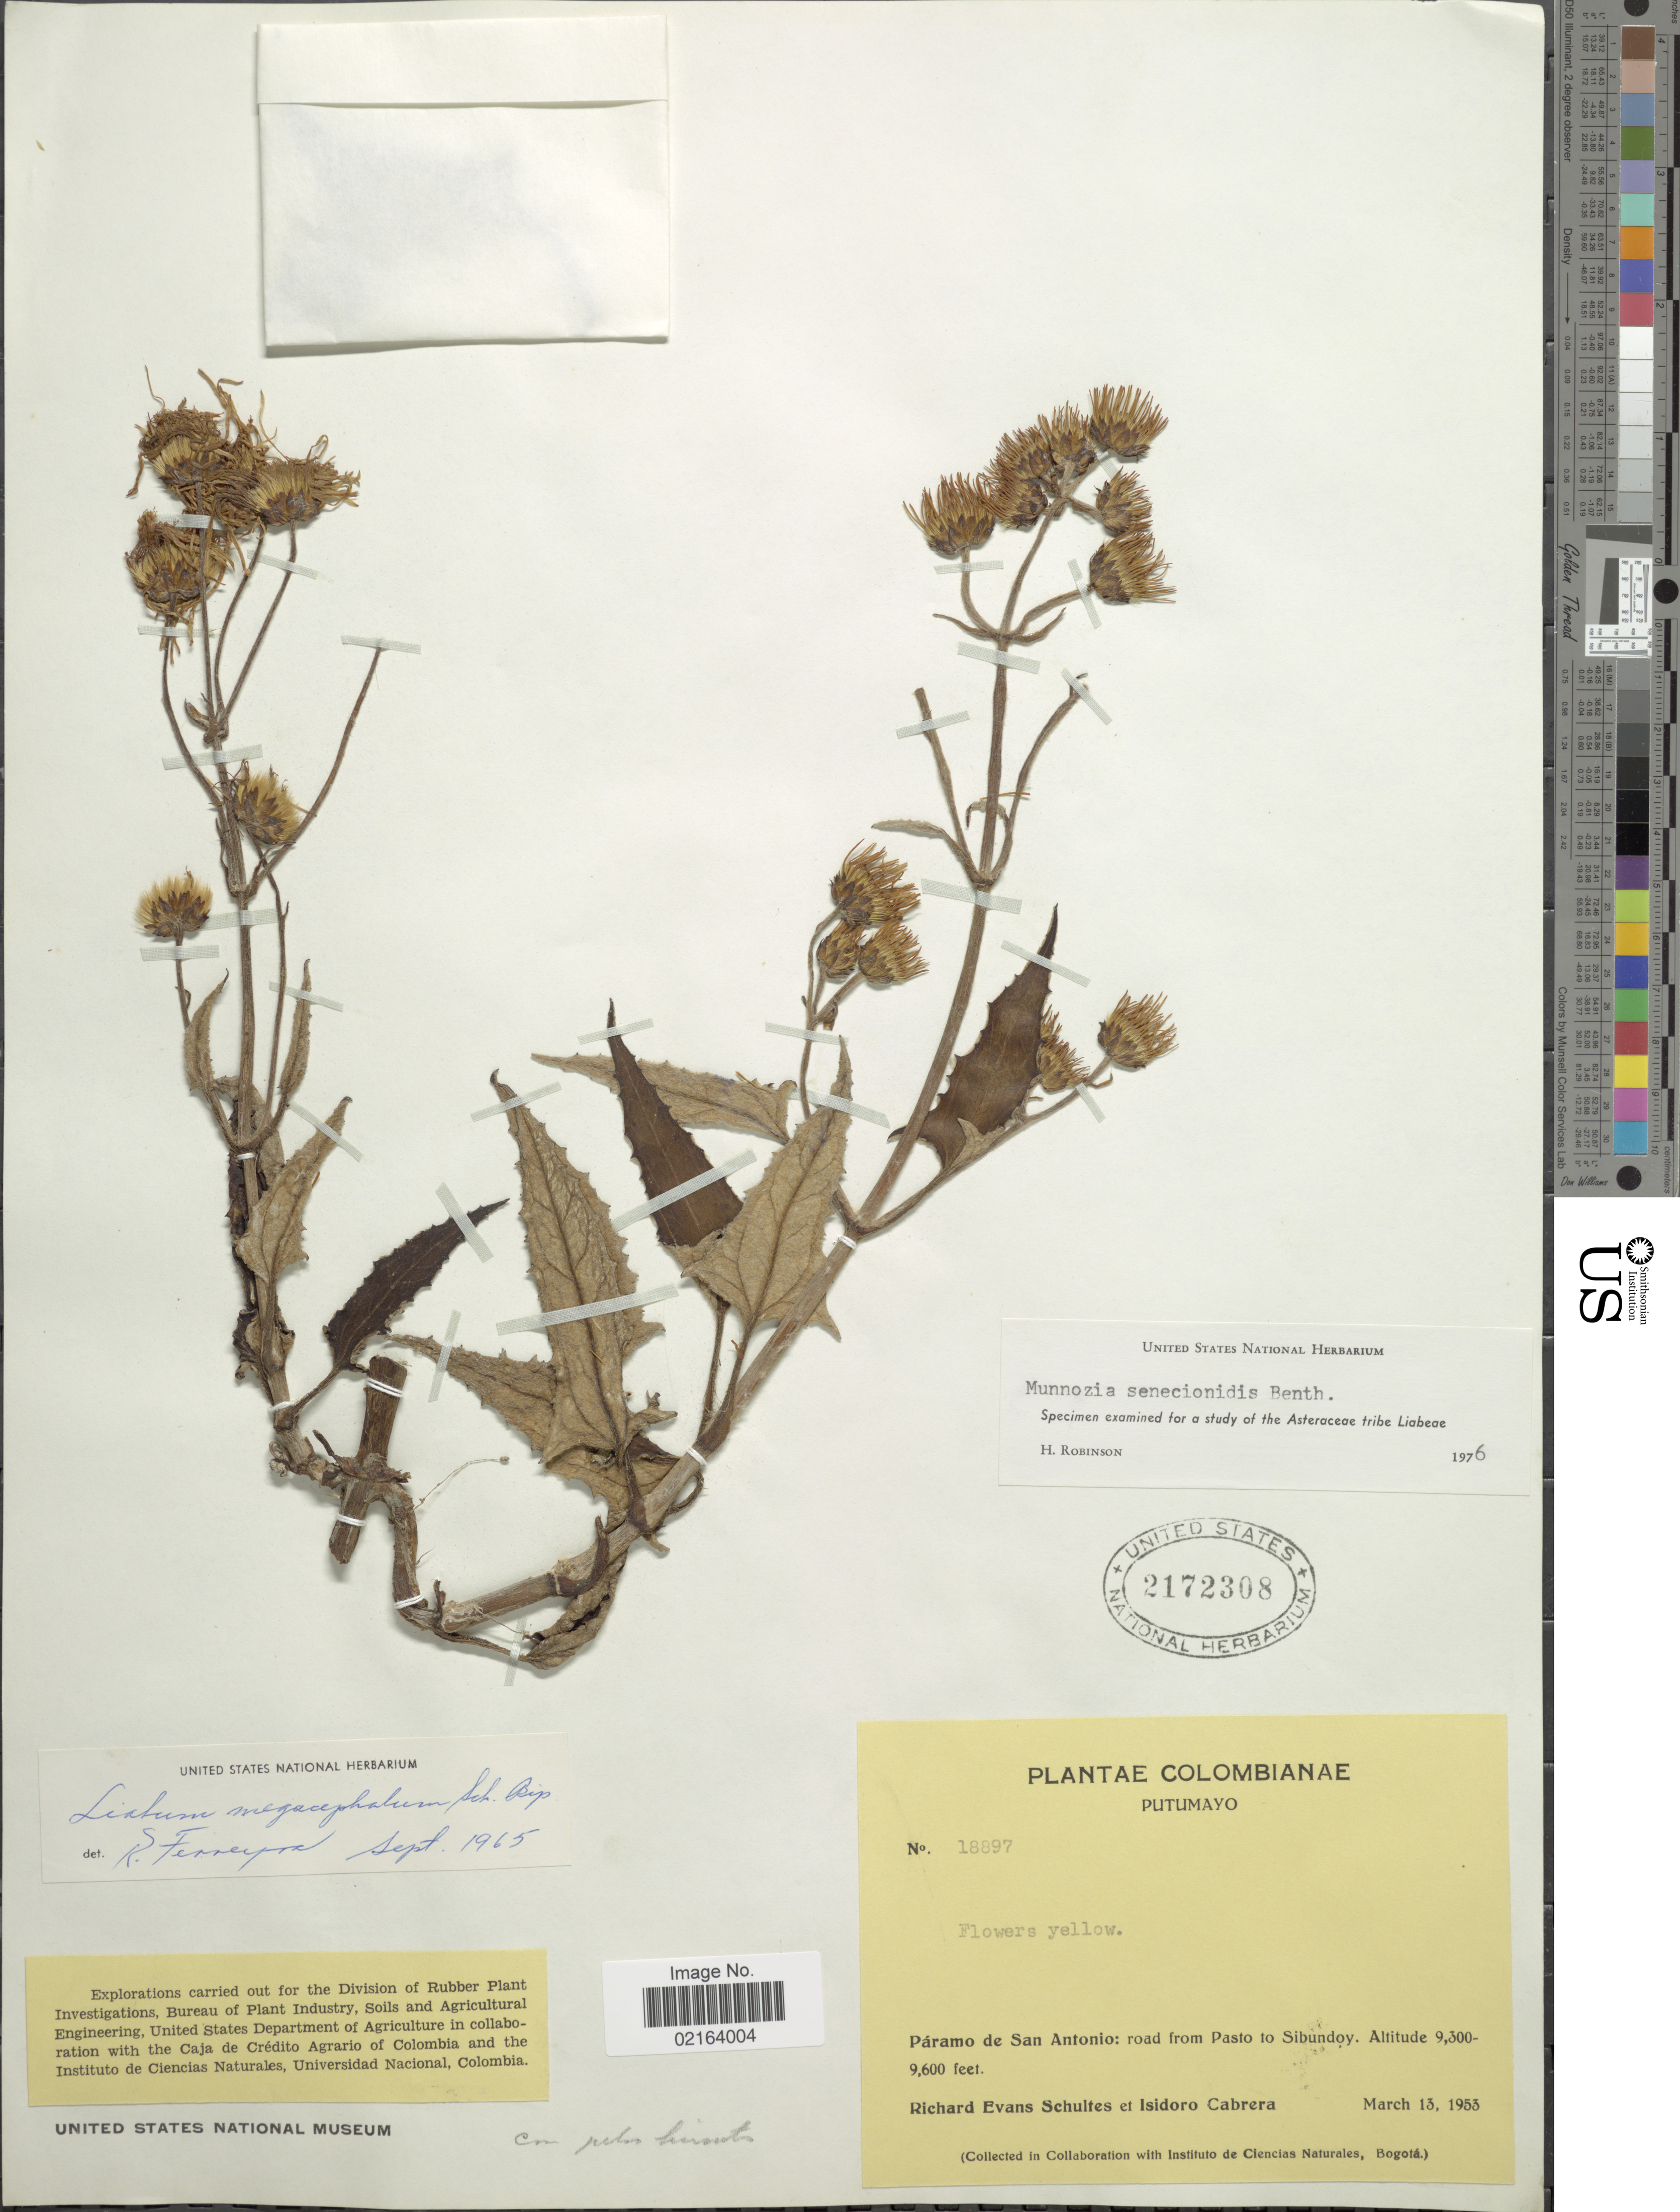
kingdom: Plantae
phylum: Tracheophyta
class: Magnoliopsida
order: Asterales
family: Asteraceae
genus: Munnozia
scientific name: Munnozia senecionidis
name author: Benth.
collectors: R. E. Schultes & I. Cabrera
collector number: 18897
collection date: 1953-03-13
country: Colombia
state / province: Putumayo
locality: Paramo de San Antonio: road from Pasto to Sibundoy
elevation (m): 2835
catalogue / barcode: US 2172308